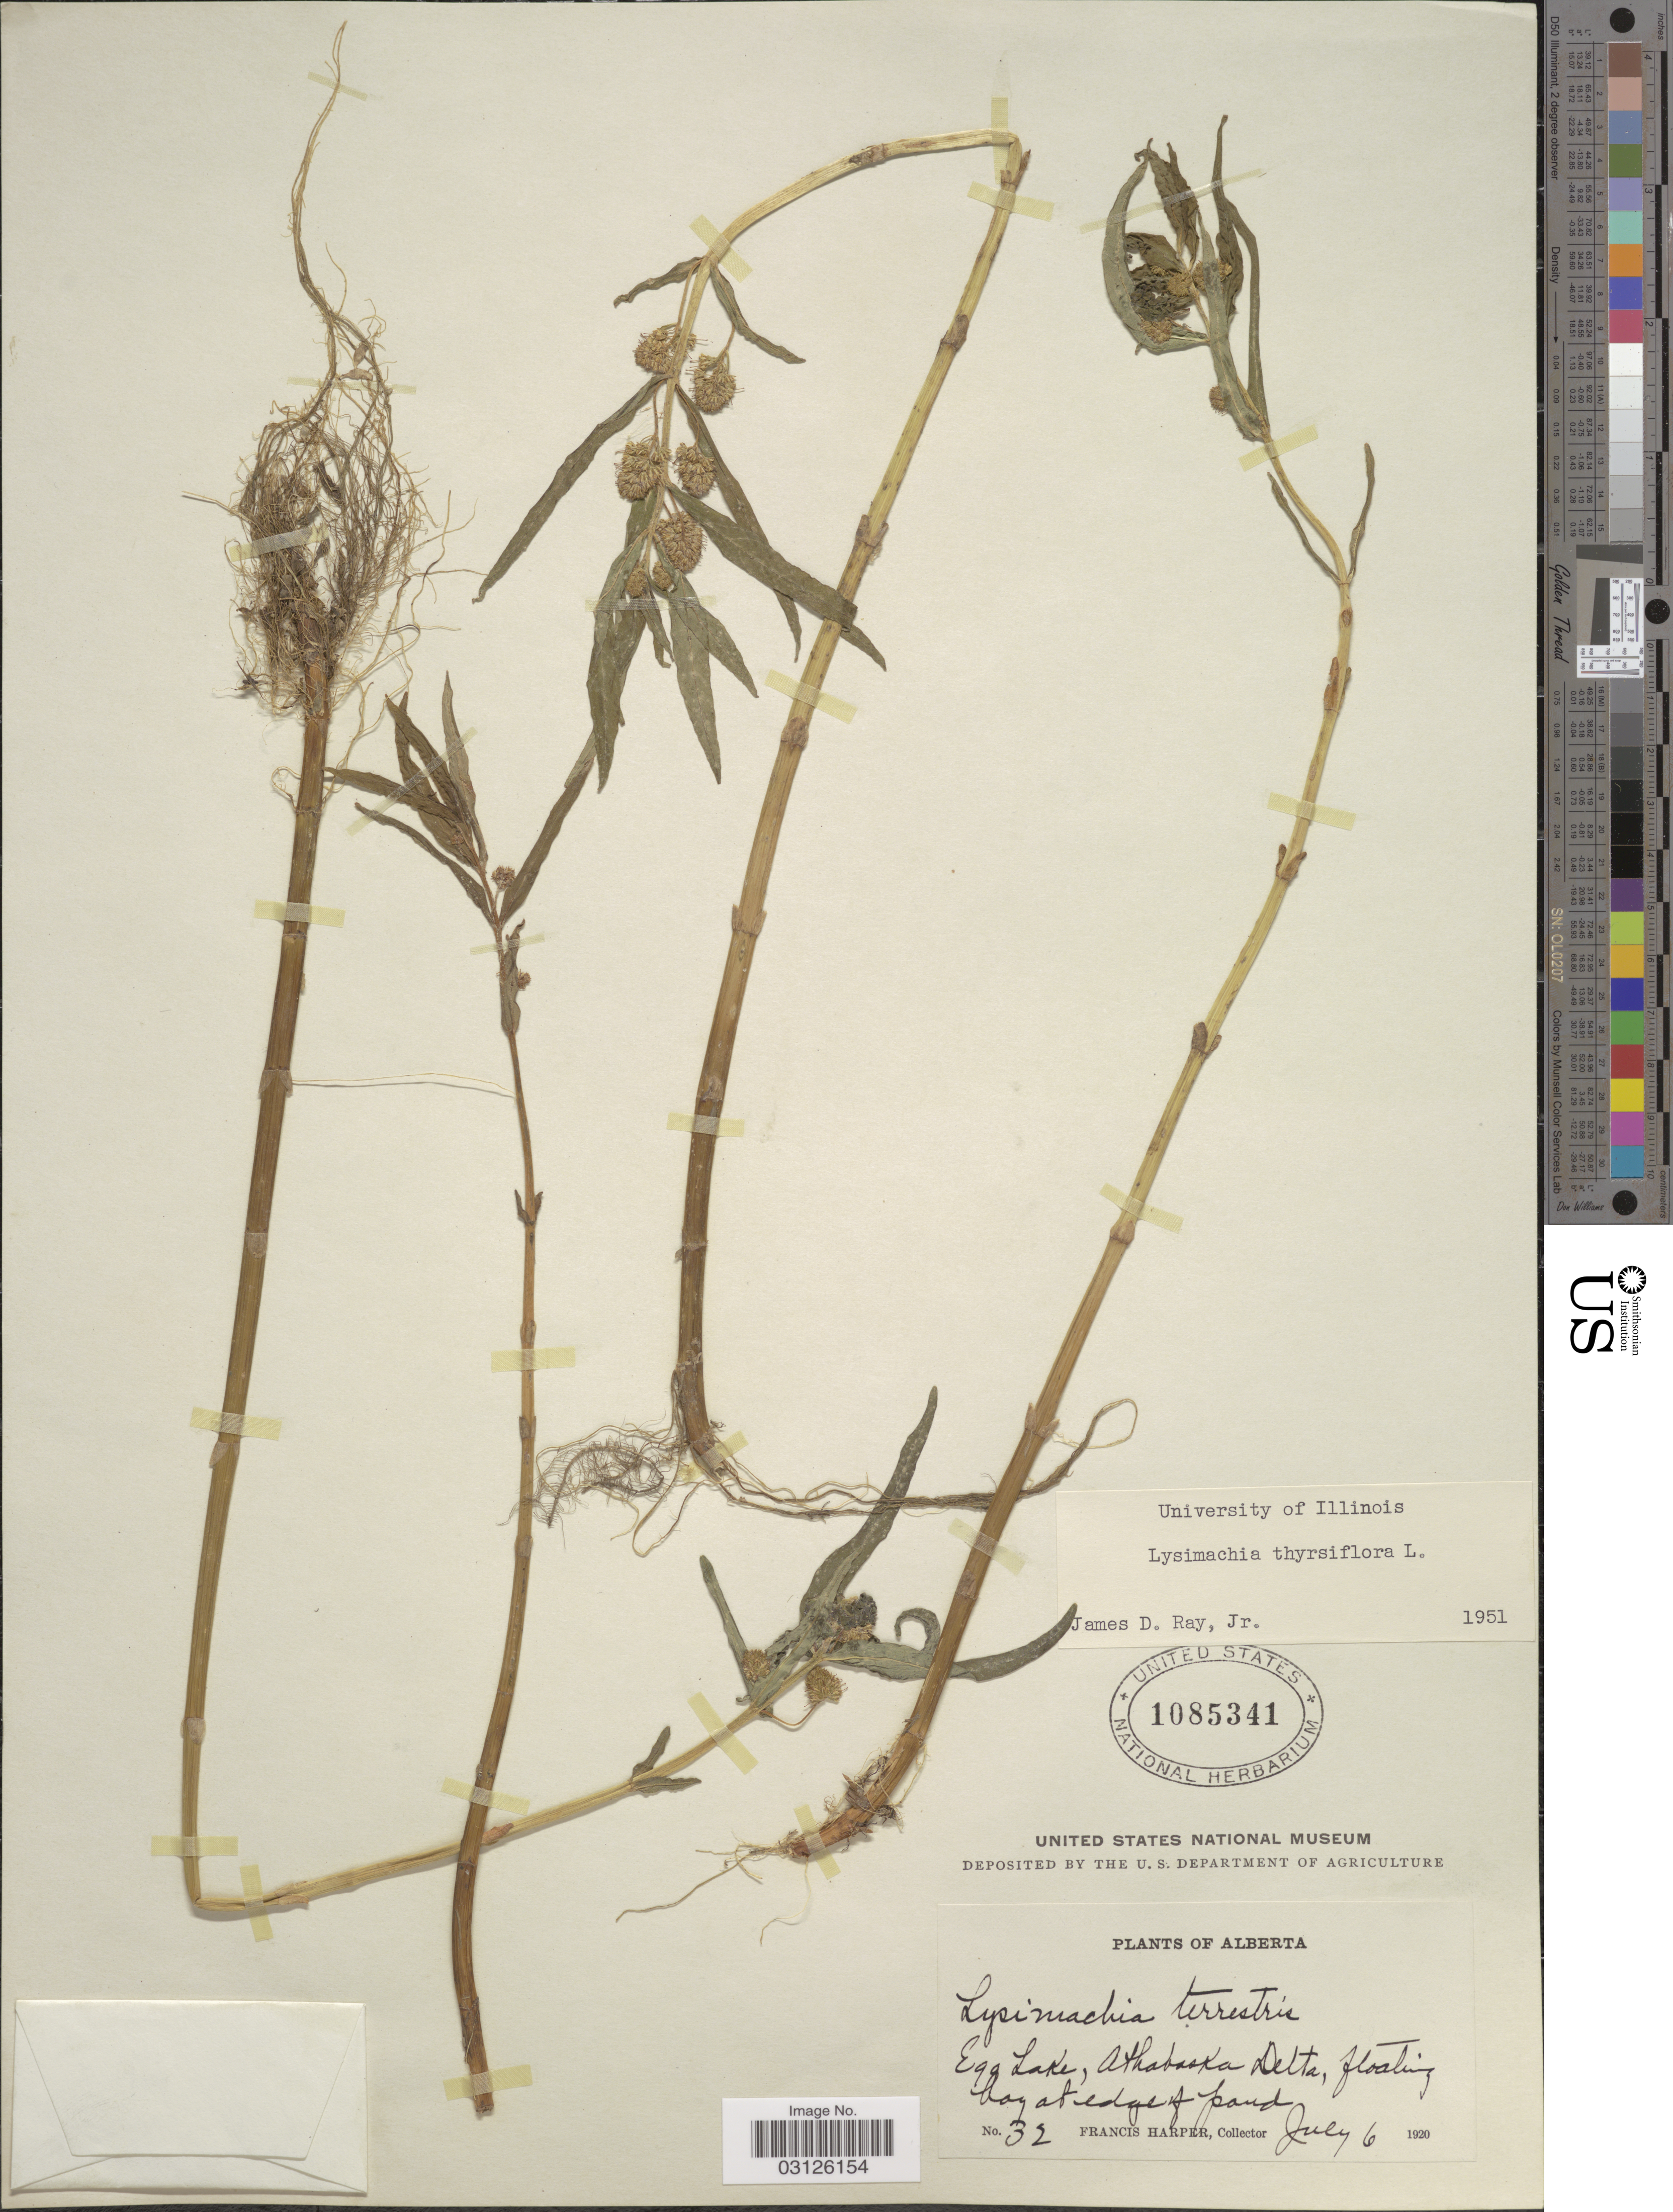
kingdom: Plantae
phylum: Tracheophyta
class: Magnoliopsida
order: Ericales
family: Primulaceae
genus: Lysimachia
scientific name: Lysimachia thyrsiflora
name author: L.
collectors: F. Harper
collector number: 32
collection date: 1920-07-06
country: Canada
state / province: Alberta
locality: Ego Lake, Athabaska Delta, floating bay at edge of pond.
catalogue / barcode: US 1085341